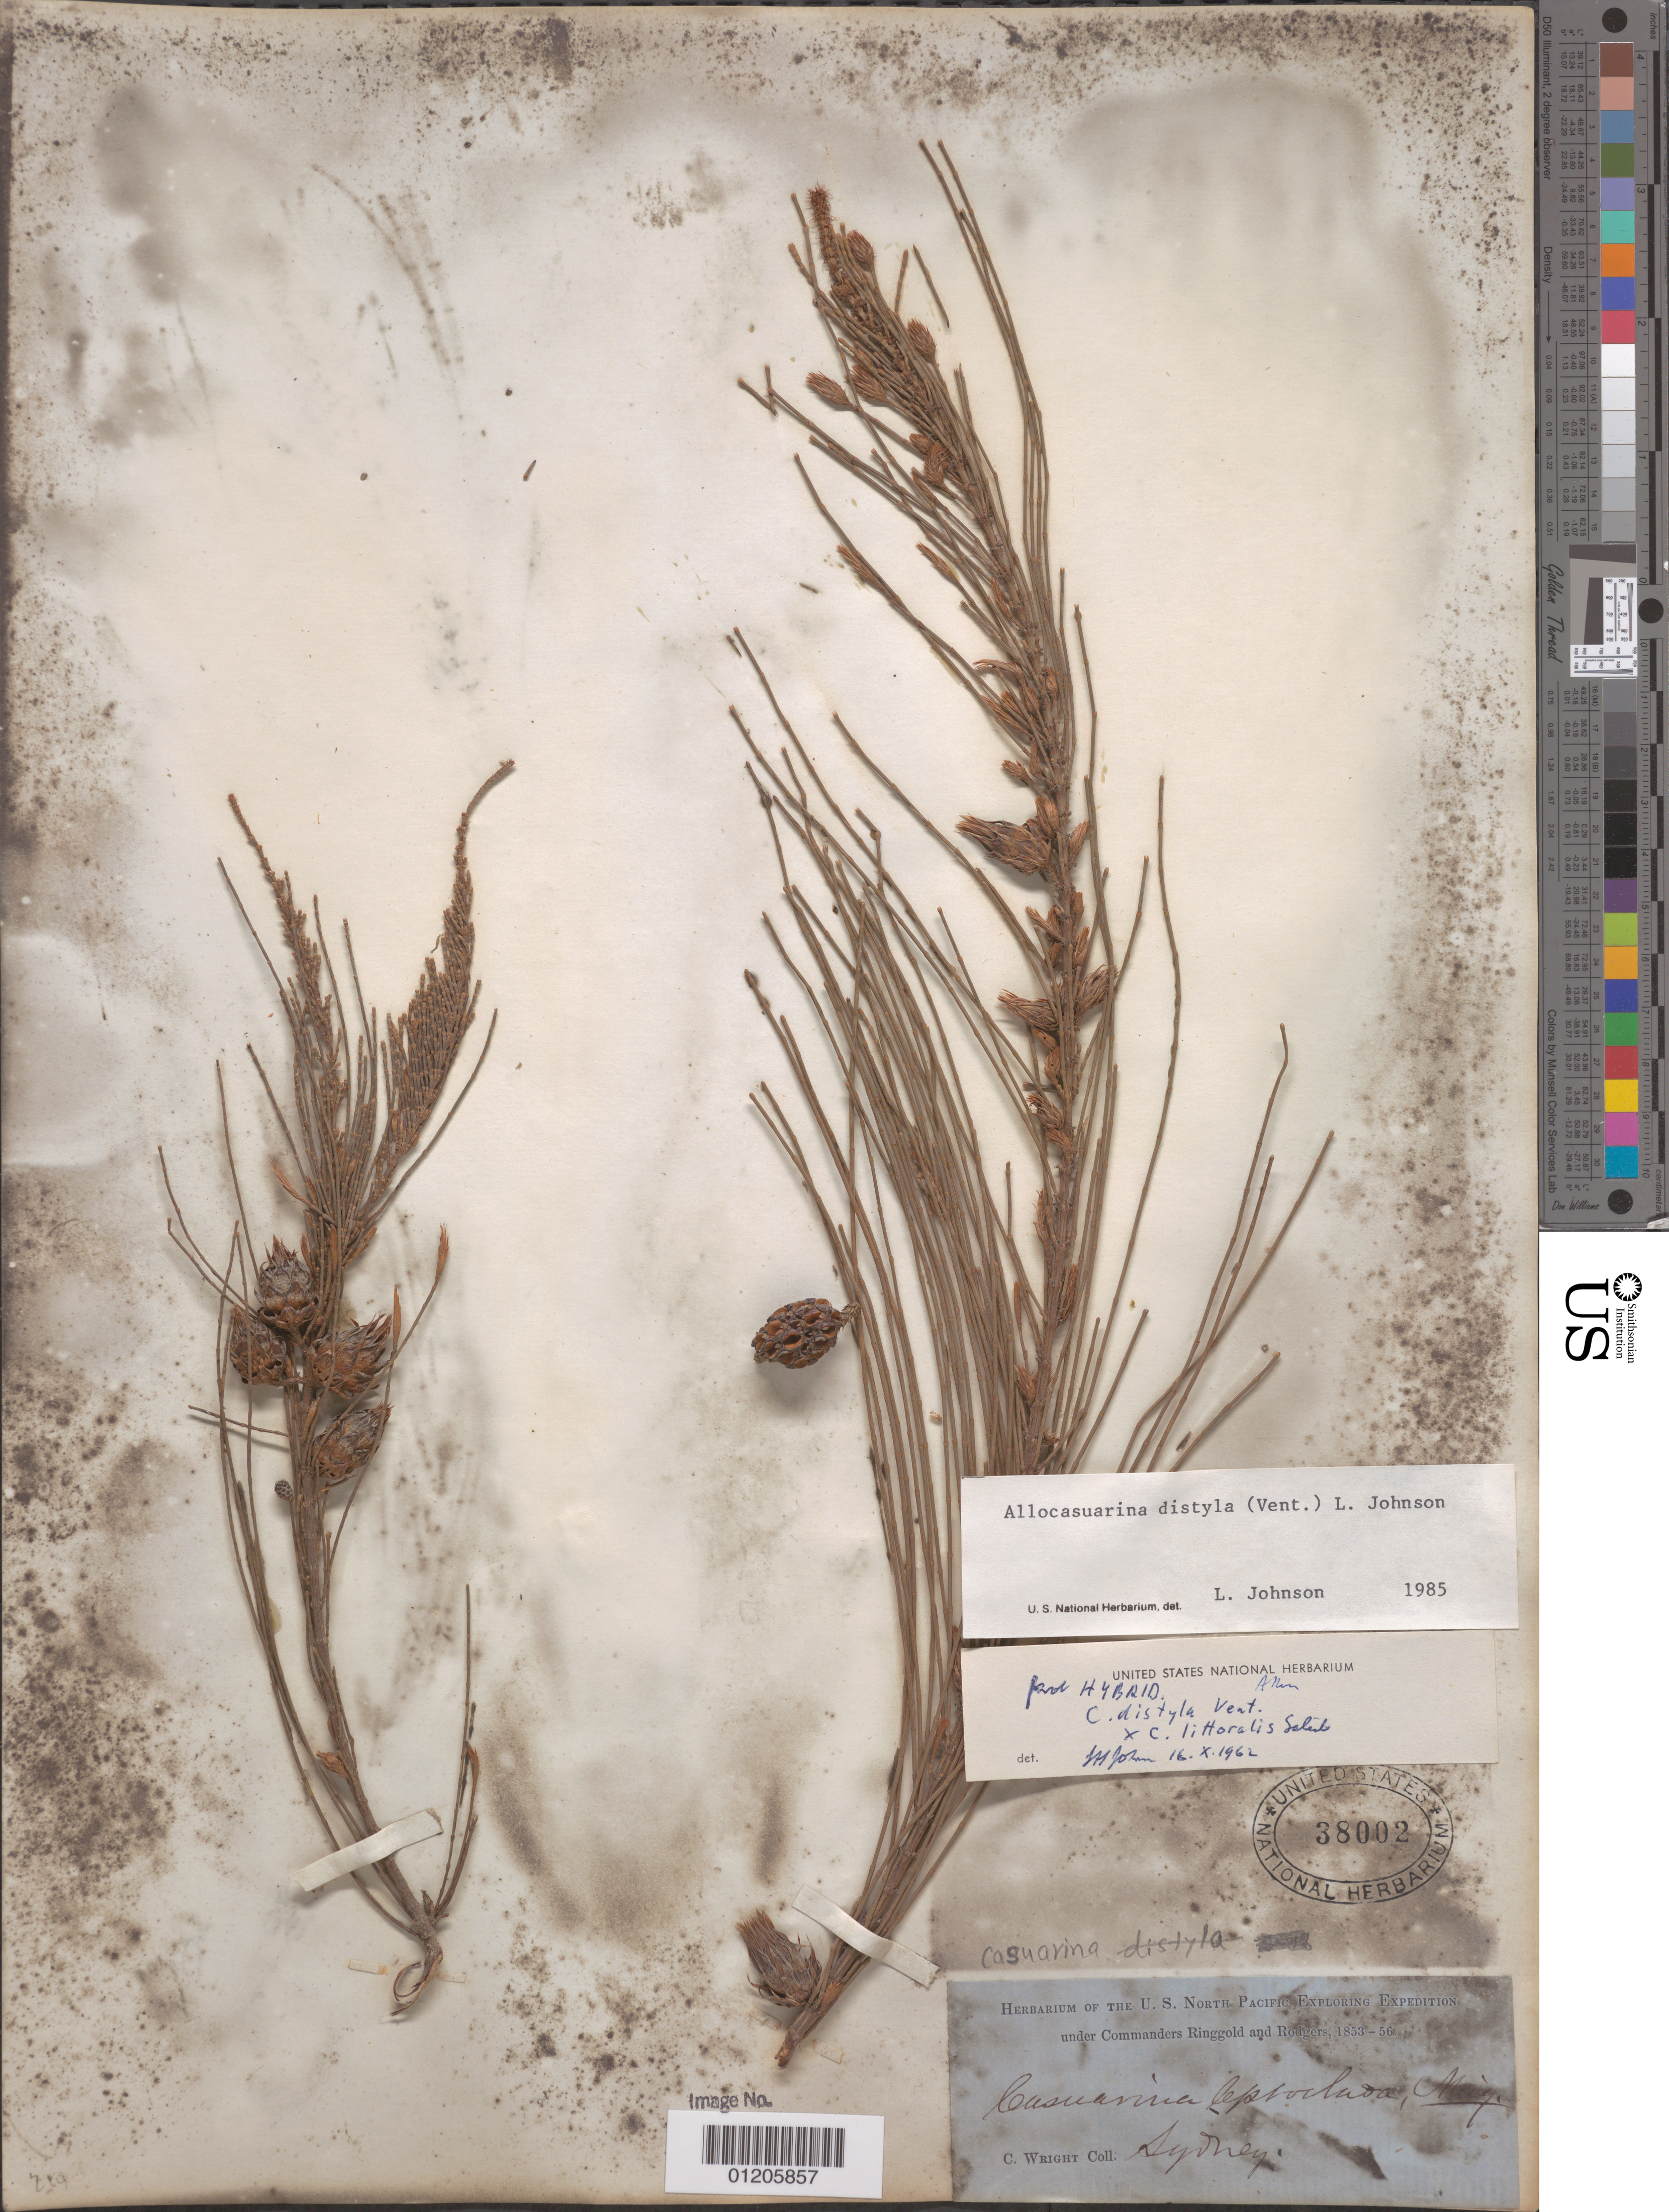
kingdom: Plantae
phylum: Tracheophyta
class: Magnoliopsida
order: Fagales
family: Casuarinaceae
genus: Allocasuarina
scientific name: Allocasuarina distyla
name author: (Vent.) L.A.S. Johnson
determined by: Johnson, L. A. S.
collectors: C. Wright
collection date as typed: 1853 to -- -- 1856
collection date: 1853/1856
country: Australia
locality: Sydney.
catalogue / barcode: US 38002